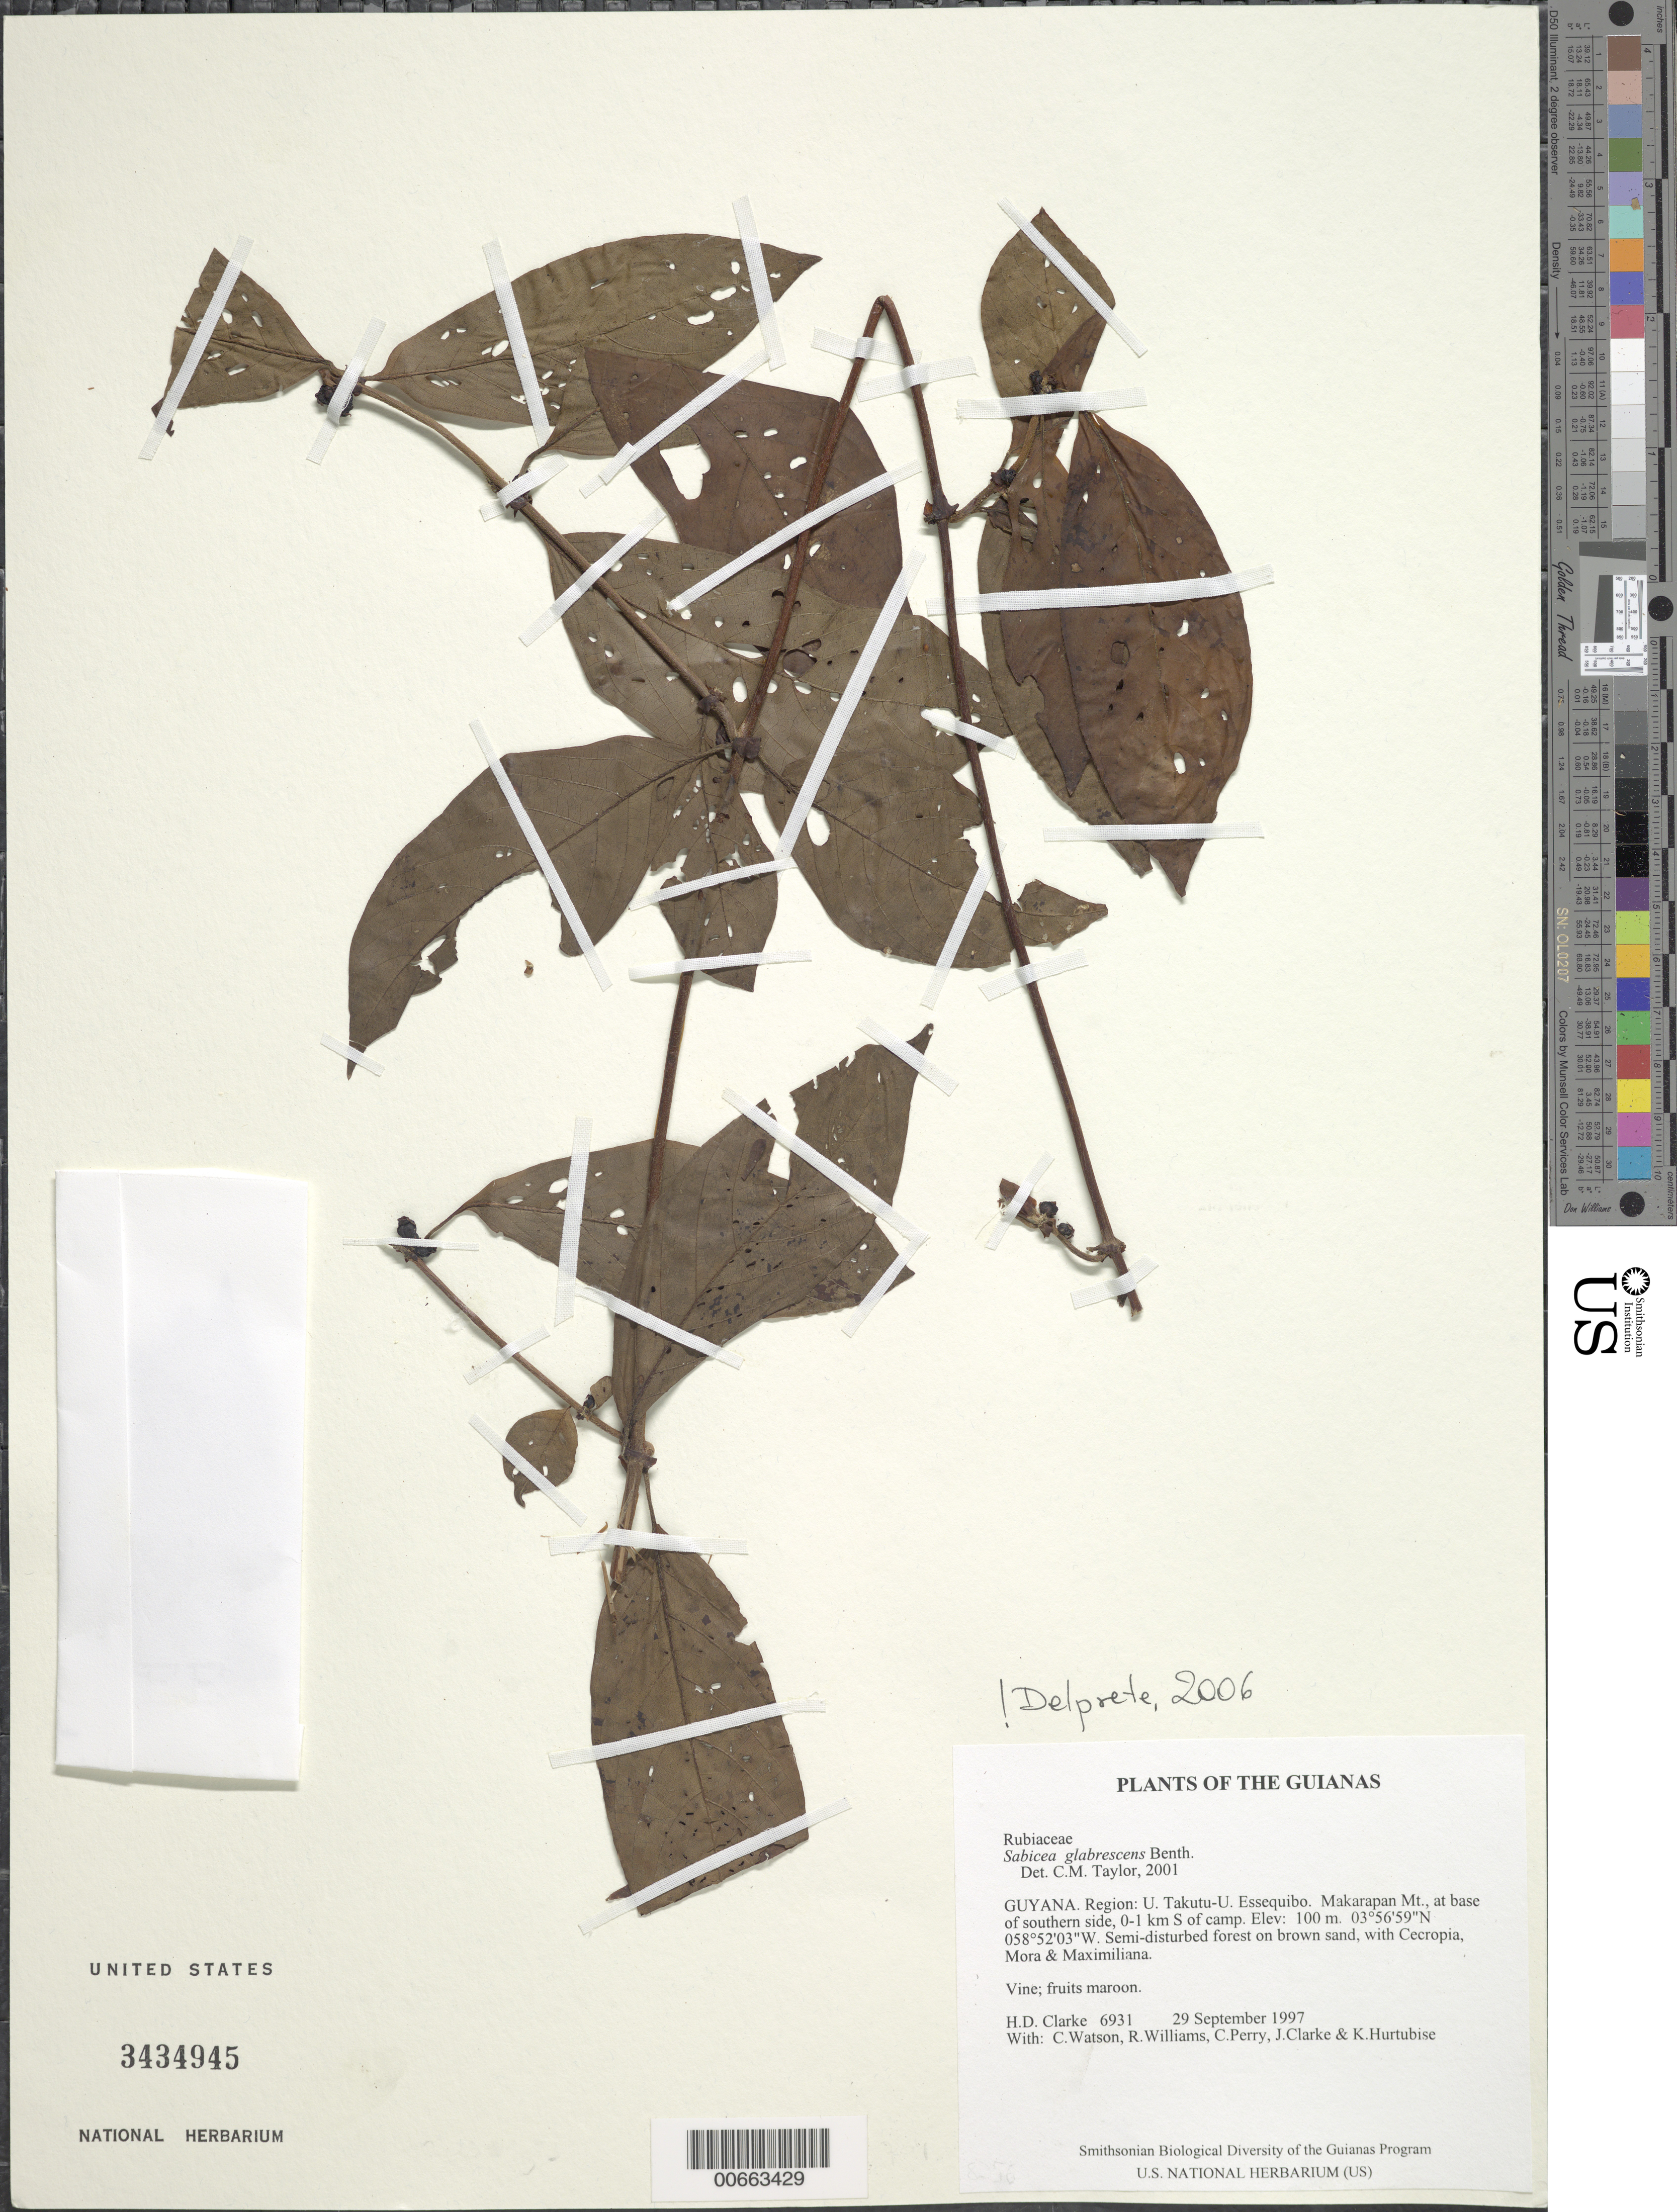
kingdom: Plantae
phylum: Tracheophyta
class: Magnoliopsida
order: Gentianales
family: Rubiaceae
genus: Sabicea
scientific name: Sabicea glabrescens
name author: Benth.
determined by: Delprete, P. G., Herb. de Guyane Cay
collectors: H. D. Clarke, C. Watson, R. Williams, C. Perry, J. Clarke & K. Hurtubise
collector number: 6931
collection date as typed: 29 September 1997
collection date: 1997-09-29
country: Guyana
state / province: U. Takutu-U. Essequibo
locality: Makarapan Mt., at base of southern side, 0-1 km S of camp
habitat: Semi-disturbed forest on brown sand, with Cecropia, Mora & Maximiliana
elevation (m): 100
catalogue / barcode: US 3434945